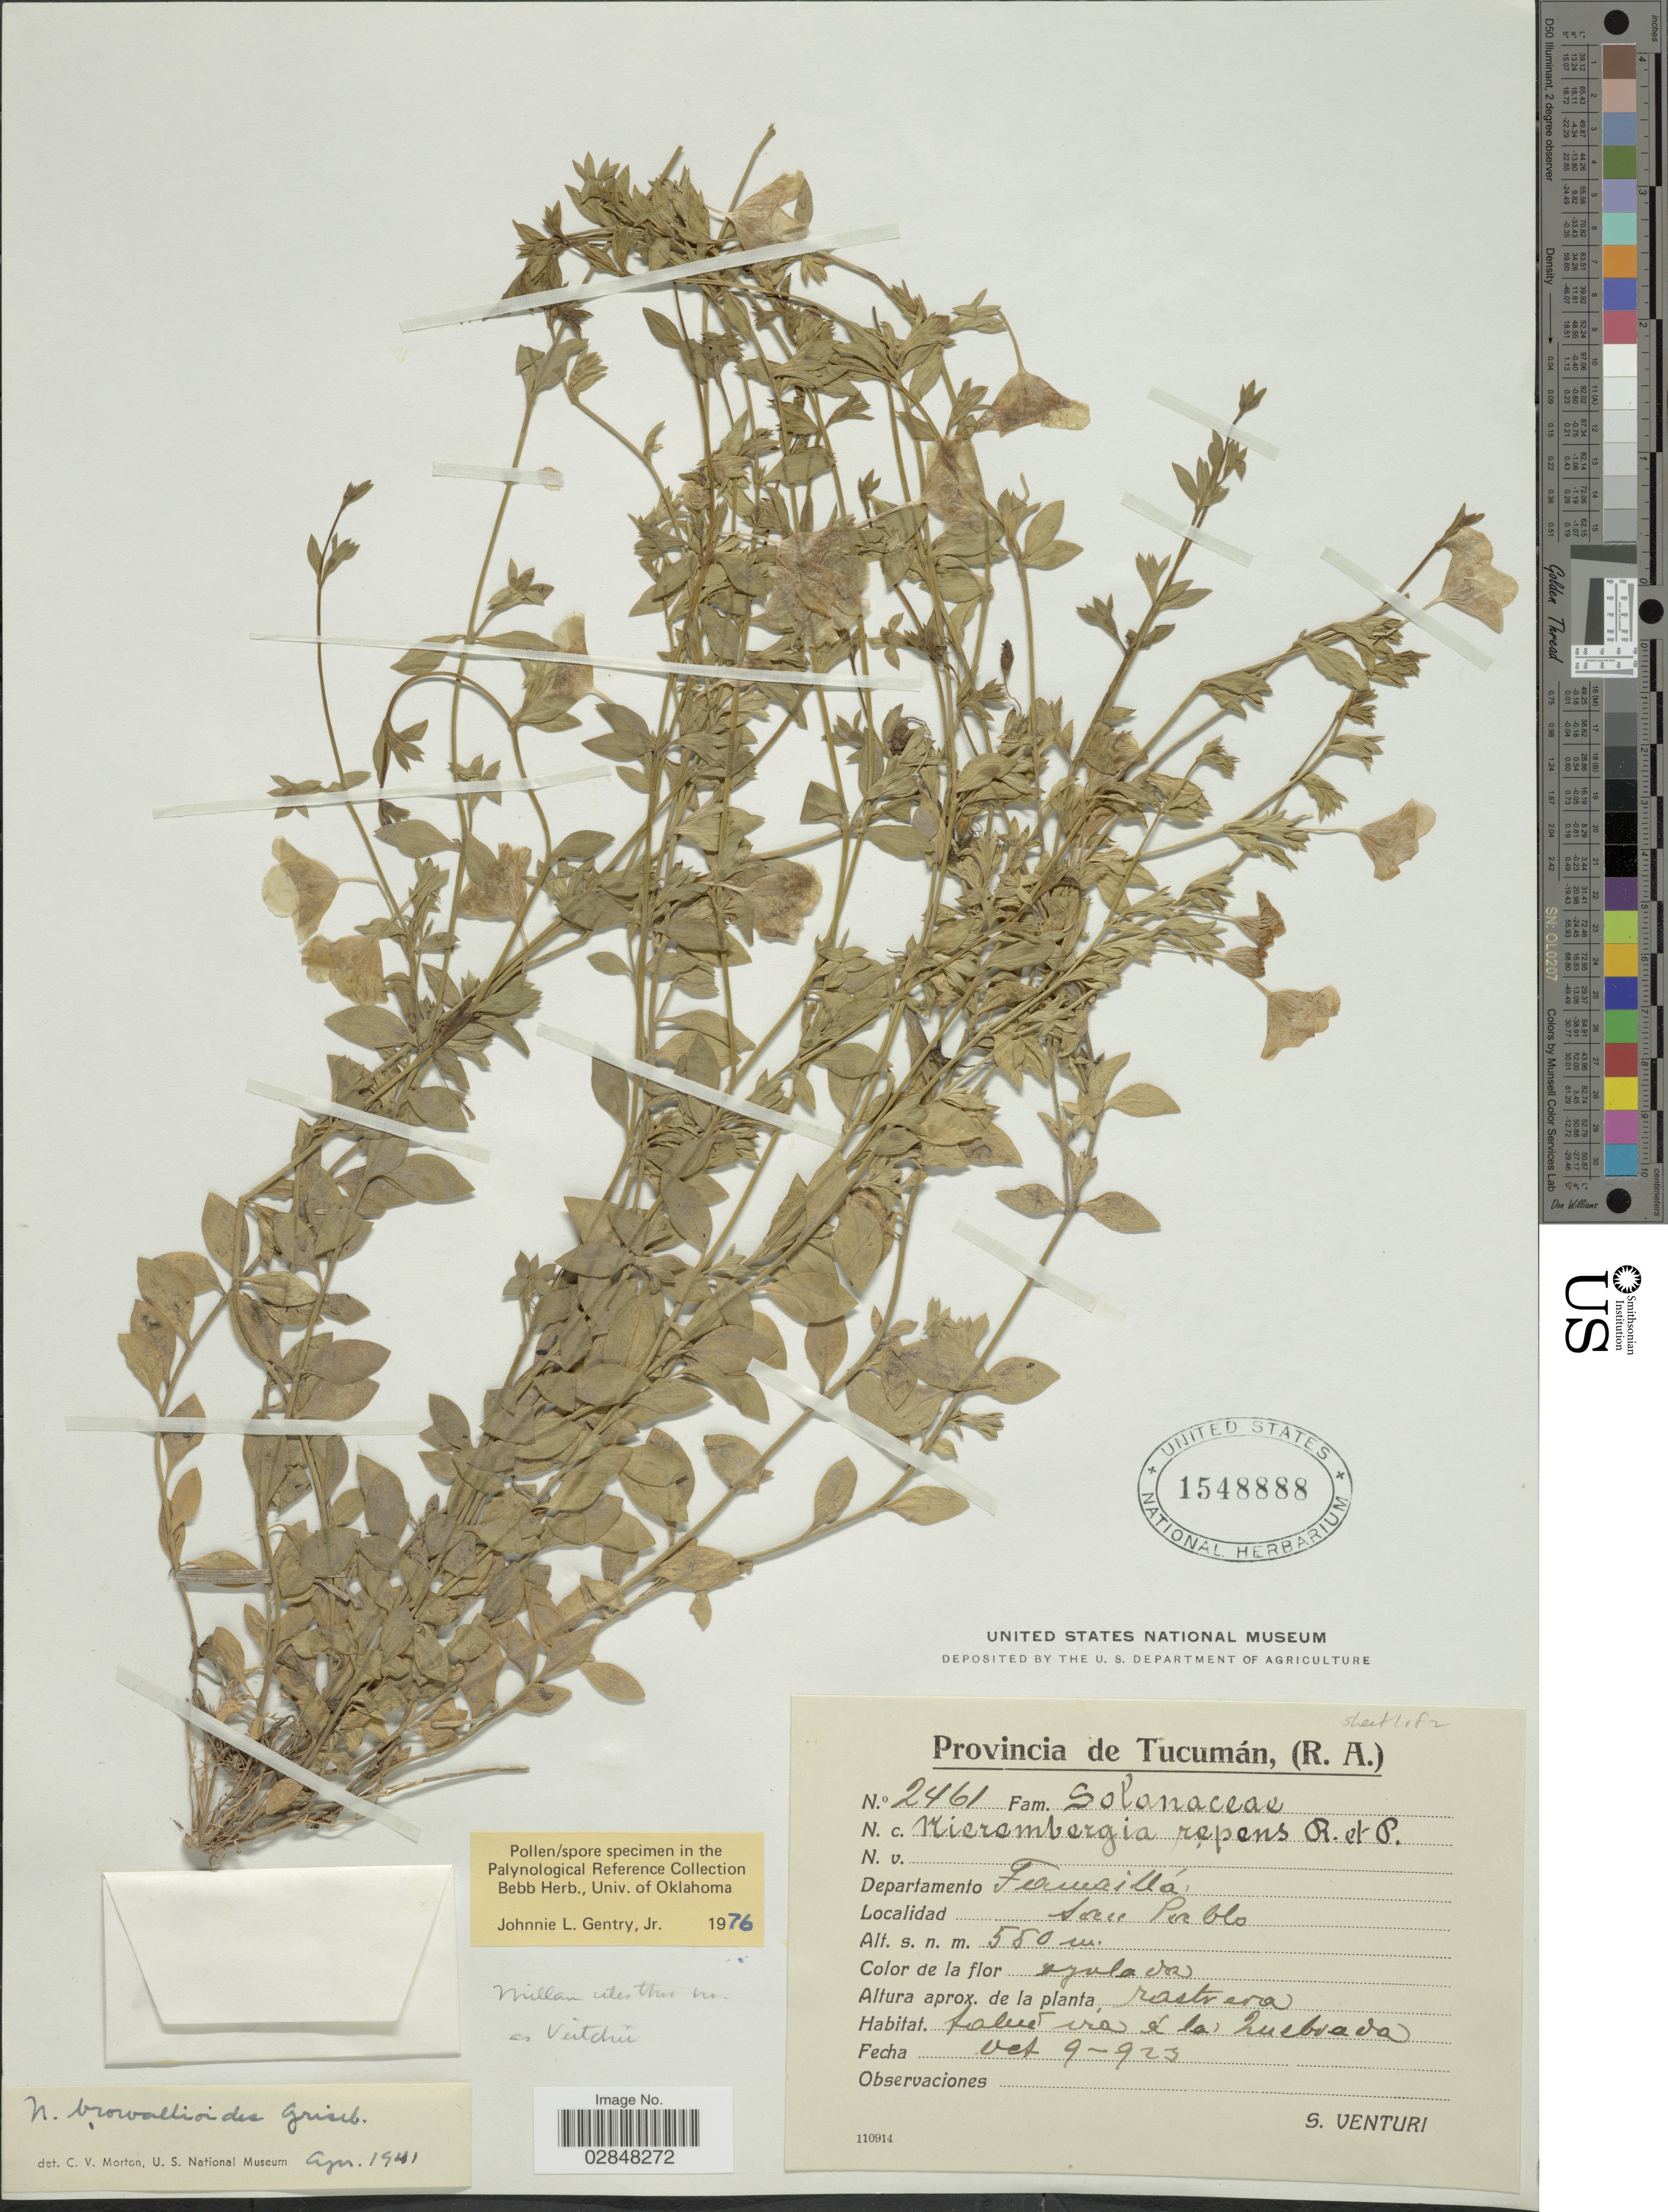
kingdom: Plantae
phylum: Tracheophyta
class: Magnoliopsida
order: Solanales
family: Solanaceae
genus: Nierembergia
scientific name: Nierembergia browallioides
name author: Griseb.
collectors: S. Venturi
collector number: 2461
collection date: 1923-10-09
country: Argentina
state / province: Tucuman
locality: Departamento Famaillá, San Pablo.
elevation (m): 550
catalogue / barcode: US 1548888